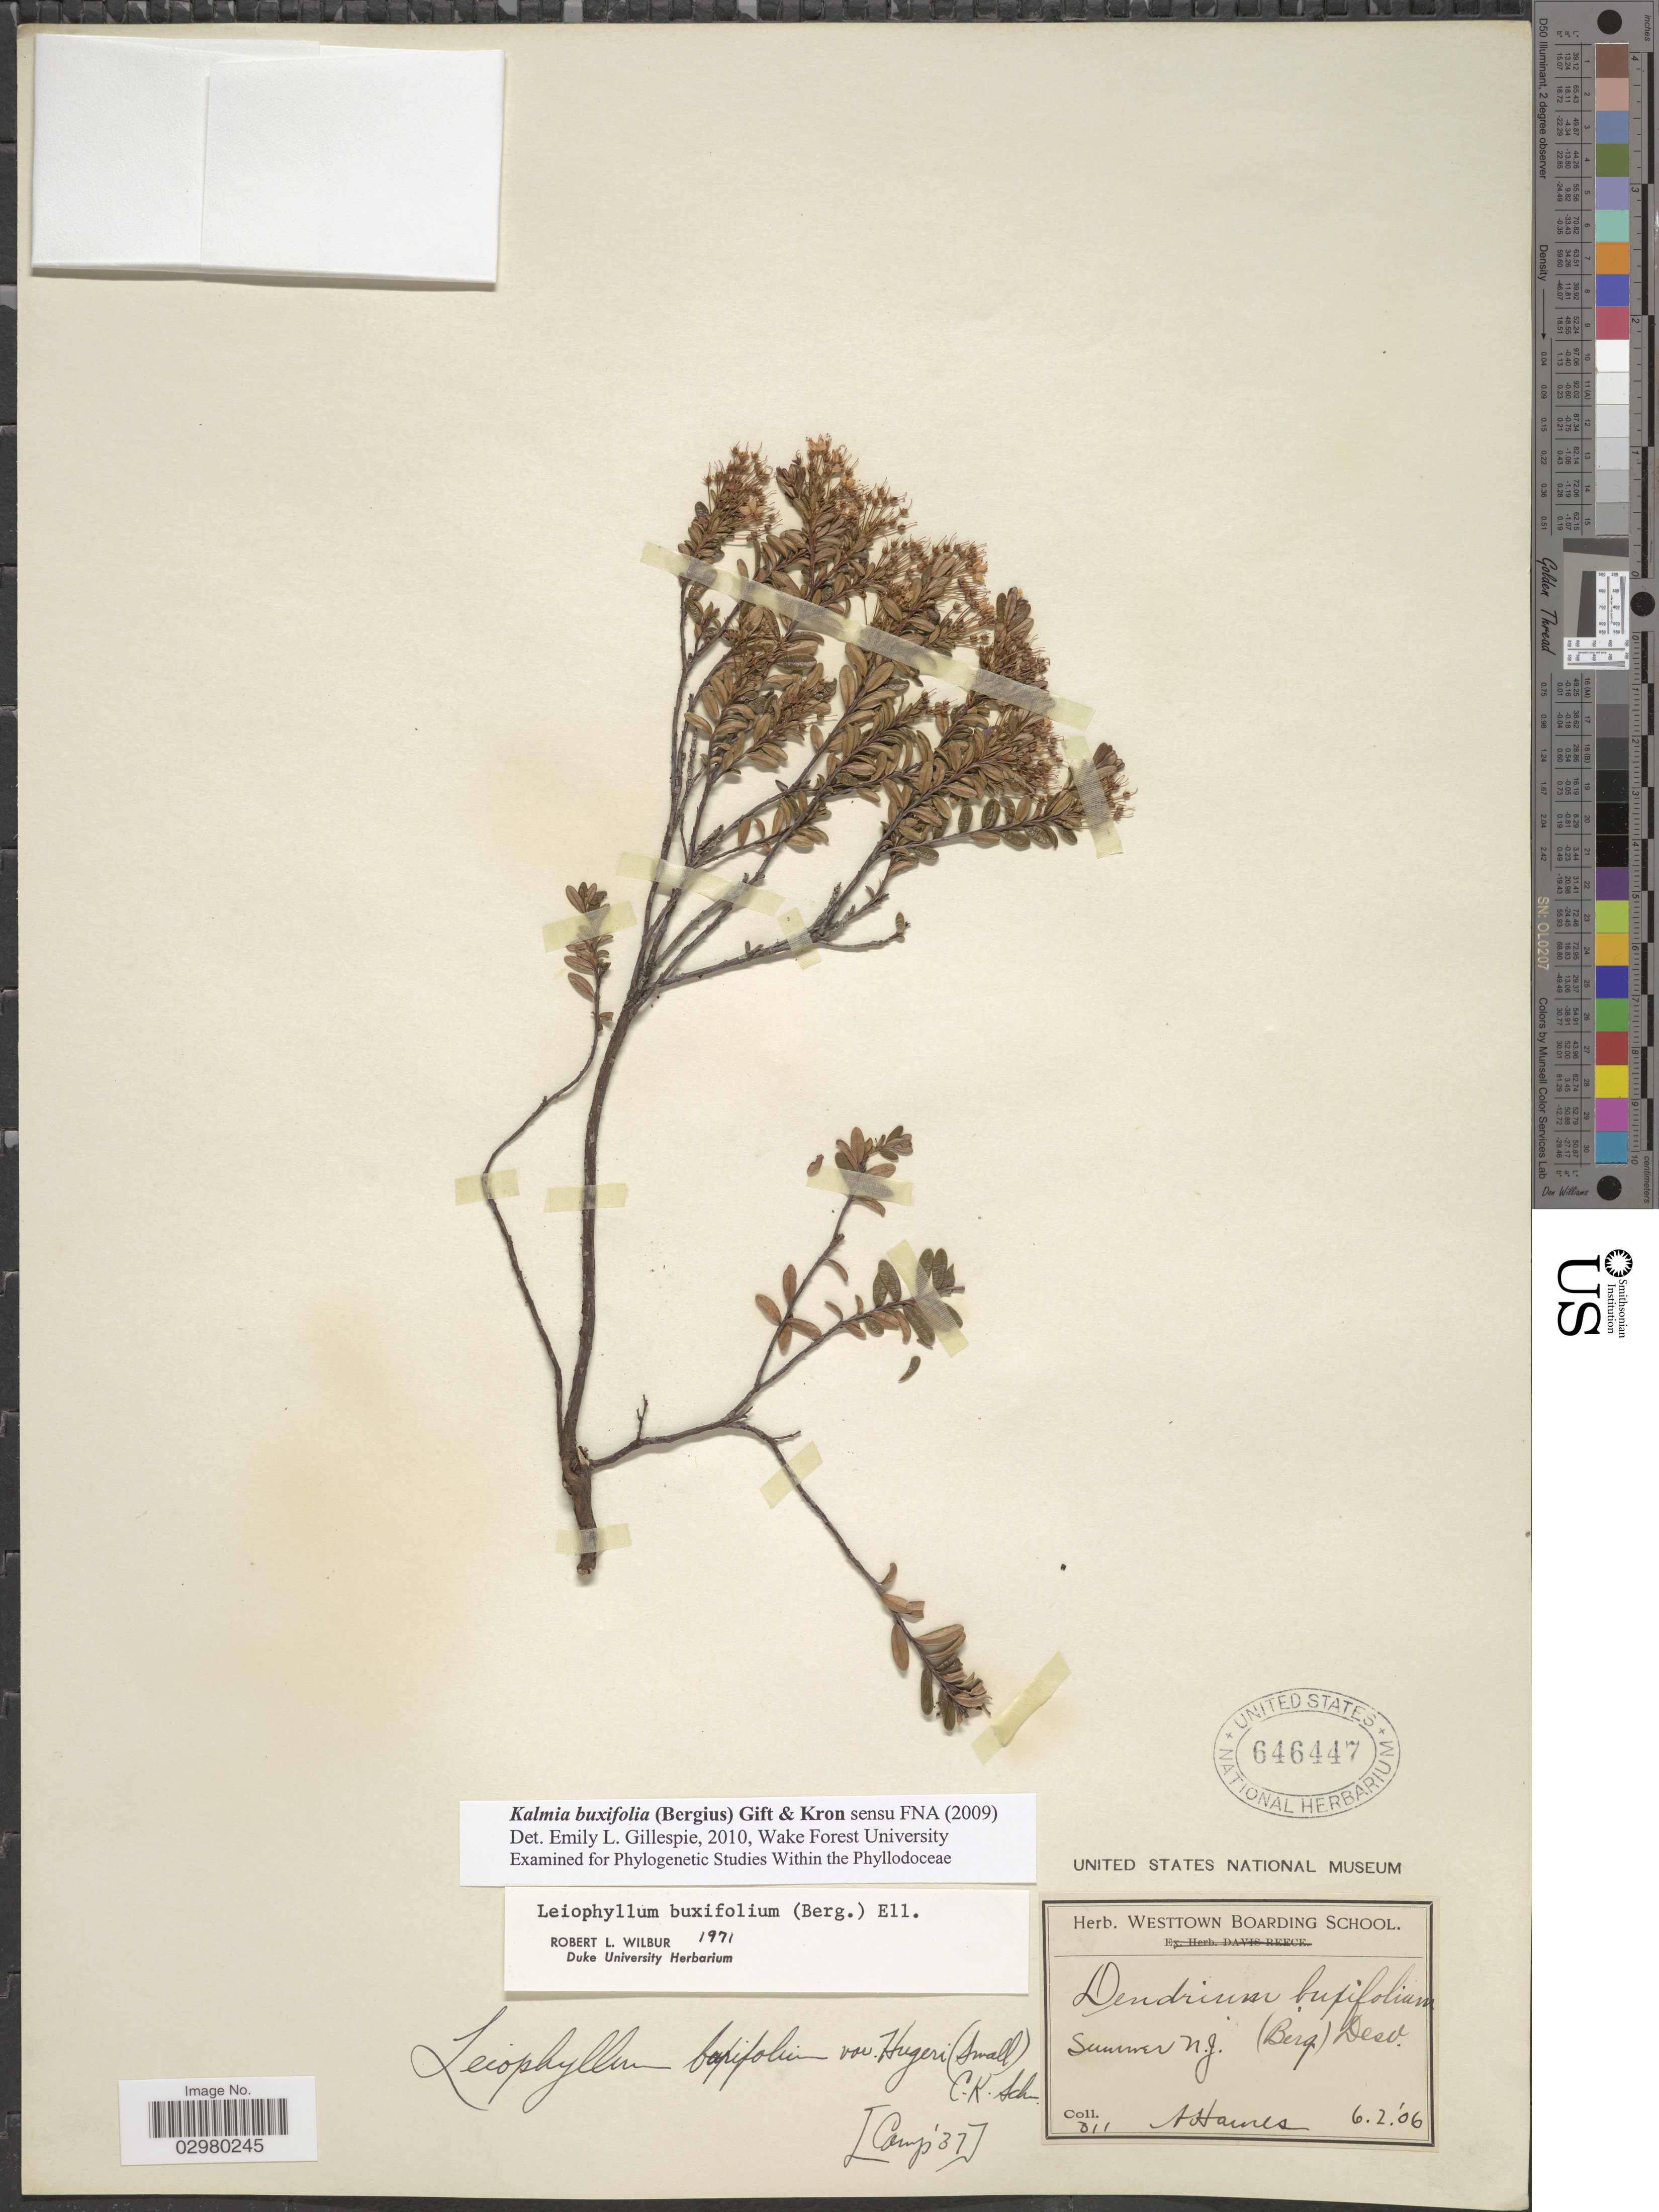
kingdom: Plantae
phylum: Tracheophyta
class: Magnoliopsida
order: Ericales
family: Ericaceae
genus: Leiophyllum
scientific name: Leiophyllum buxifolium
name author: (Bergius) Elliott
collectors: A. Haines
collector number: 311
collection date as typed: Transcribed d/m/y: 6/2/6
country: United States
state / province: New Jersey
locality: Sunriver.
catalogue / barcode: US 646447